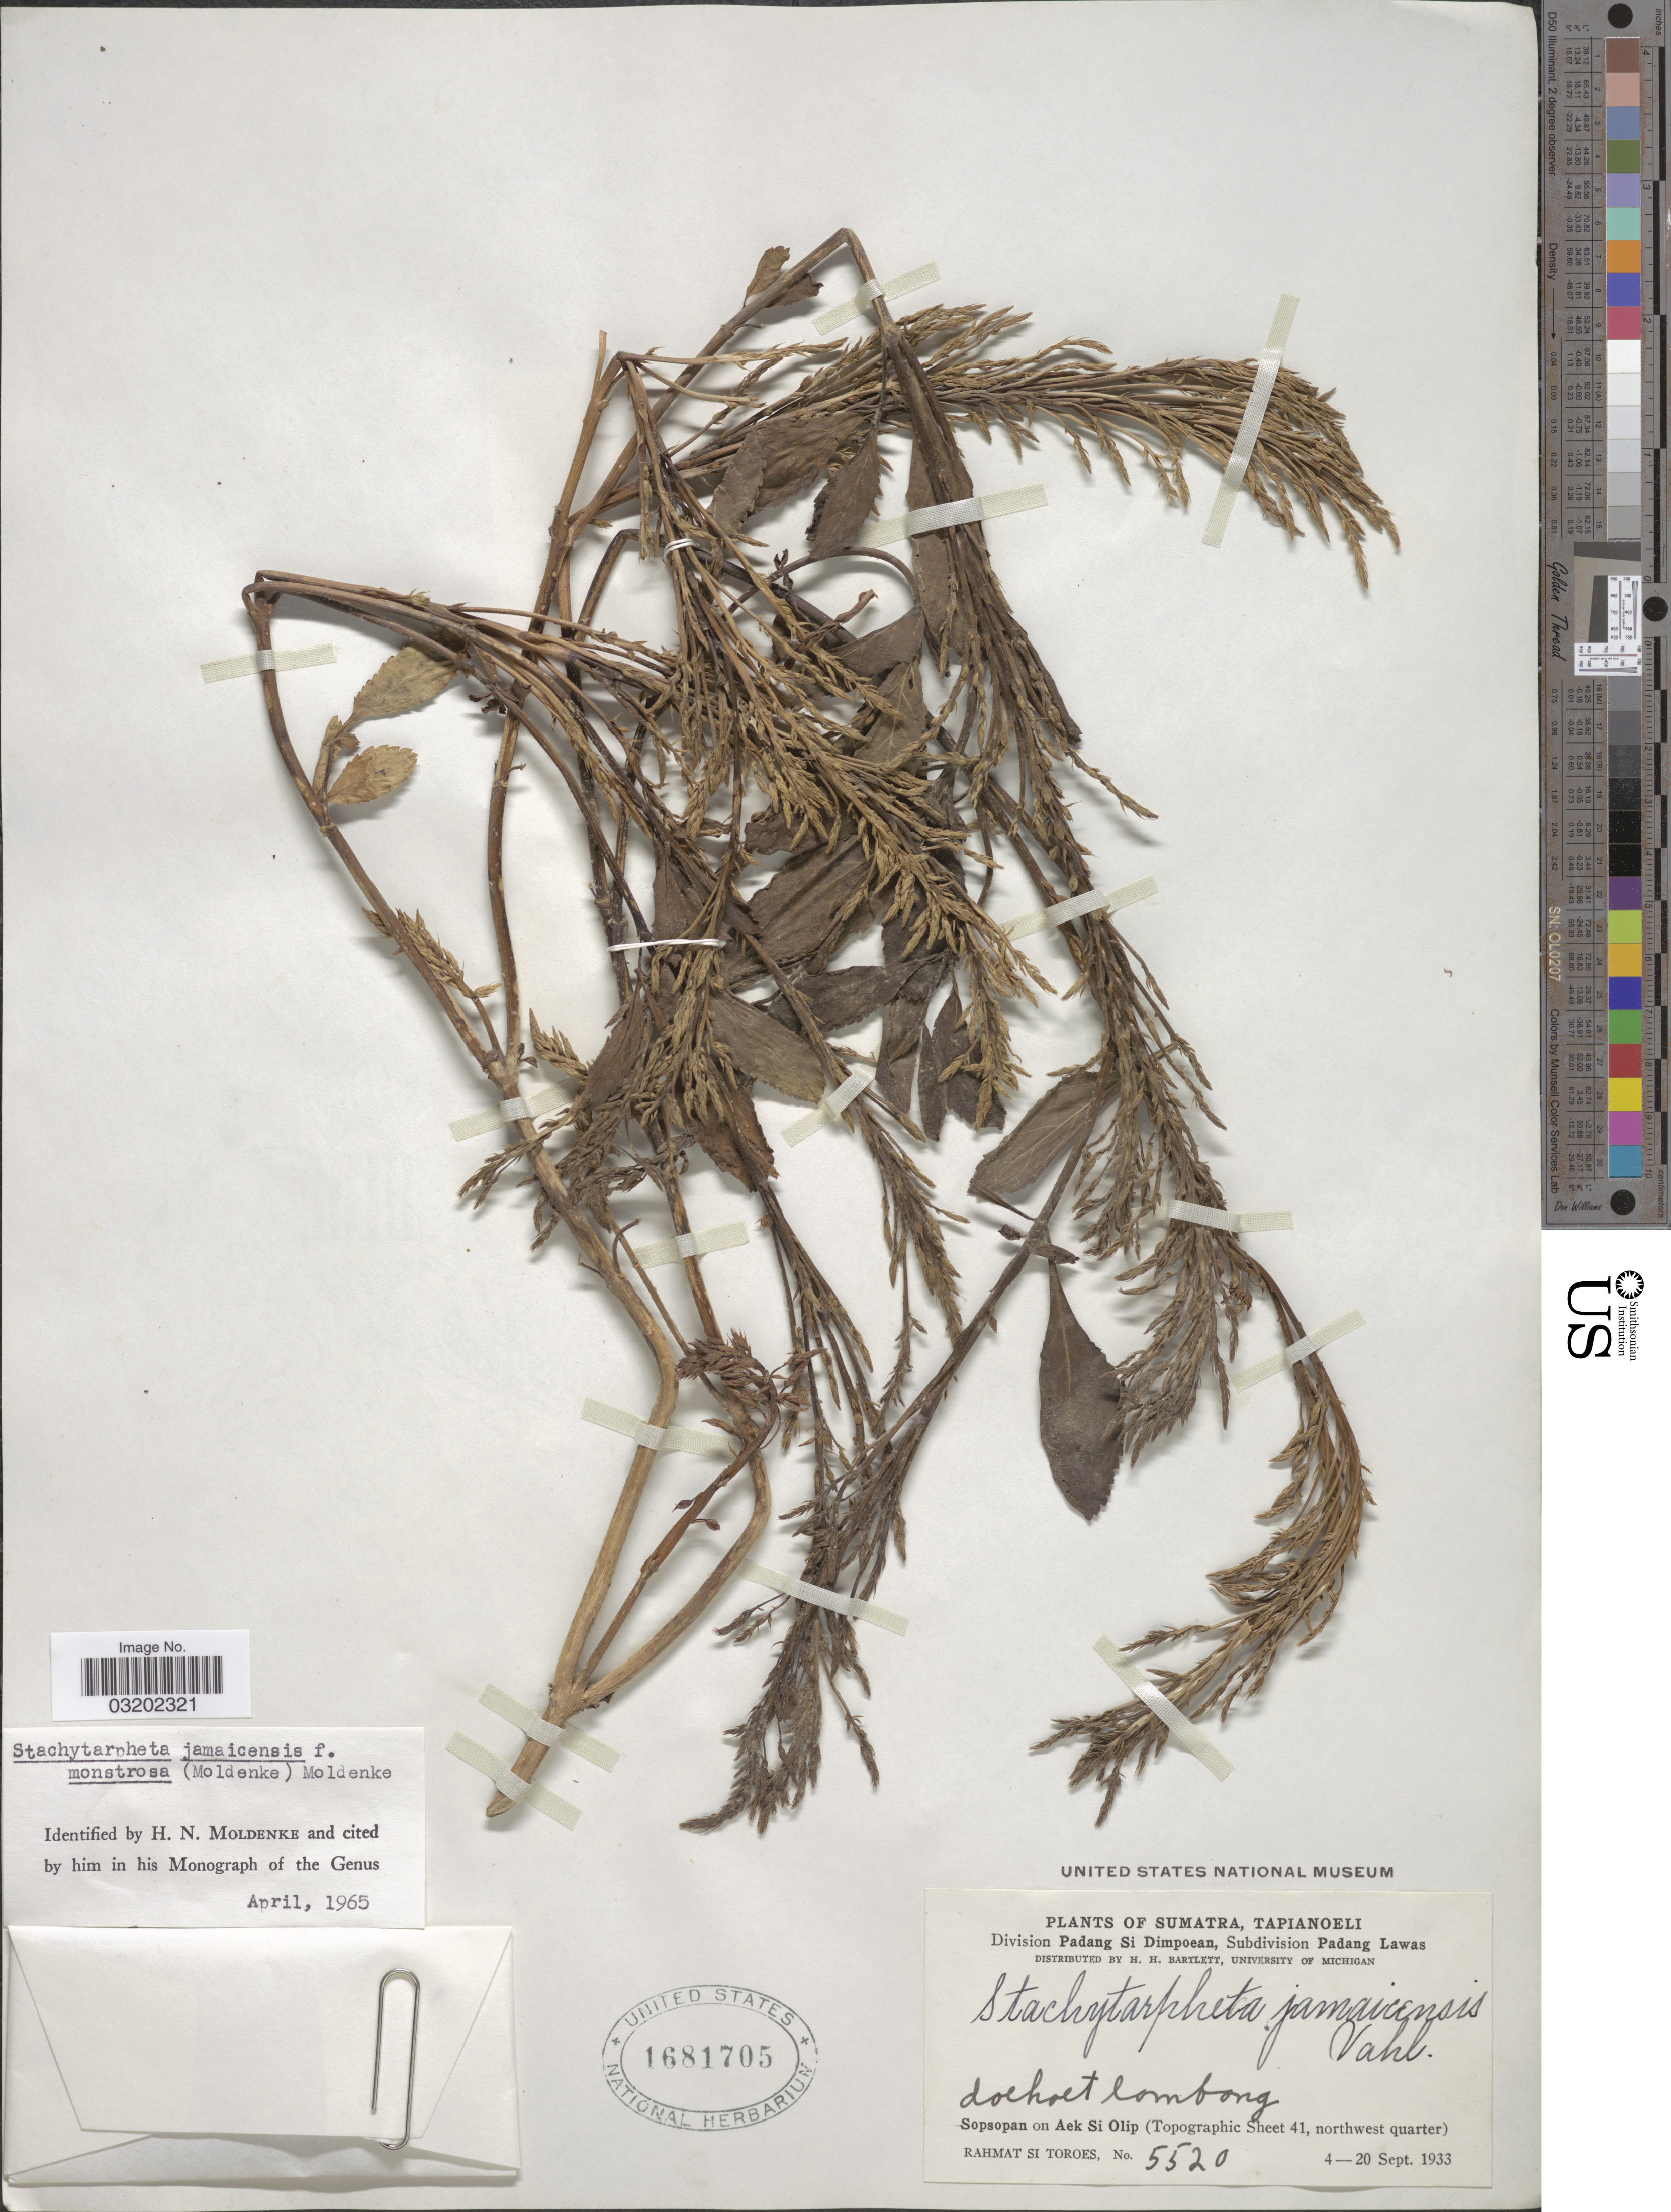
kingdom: Plantae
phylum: Tracheophyta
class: Magnoliopsida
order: Lamiales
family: Verbenaceae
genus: Stachytarpheta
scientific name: Stachytarpheta jamaicensis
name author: (L.) Vahl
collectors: Rahmat Si Boeea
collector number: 552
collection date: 1933-09-04/1933-09-20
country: Indonesia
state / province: Sumatra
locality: Tapianoeli. Division Padang Si Dimpoean, Subdivision Padang Lawas. Sopsopan on Aek Si Olip (Topographic Sheet 41, northwest quarter).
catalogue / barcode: US 1681705